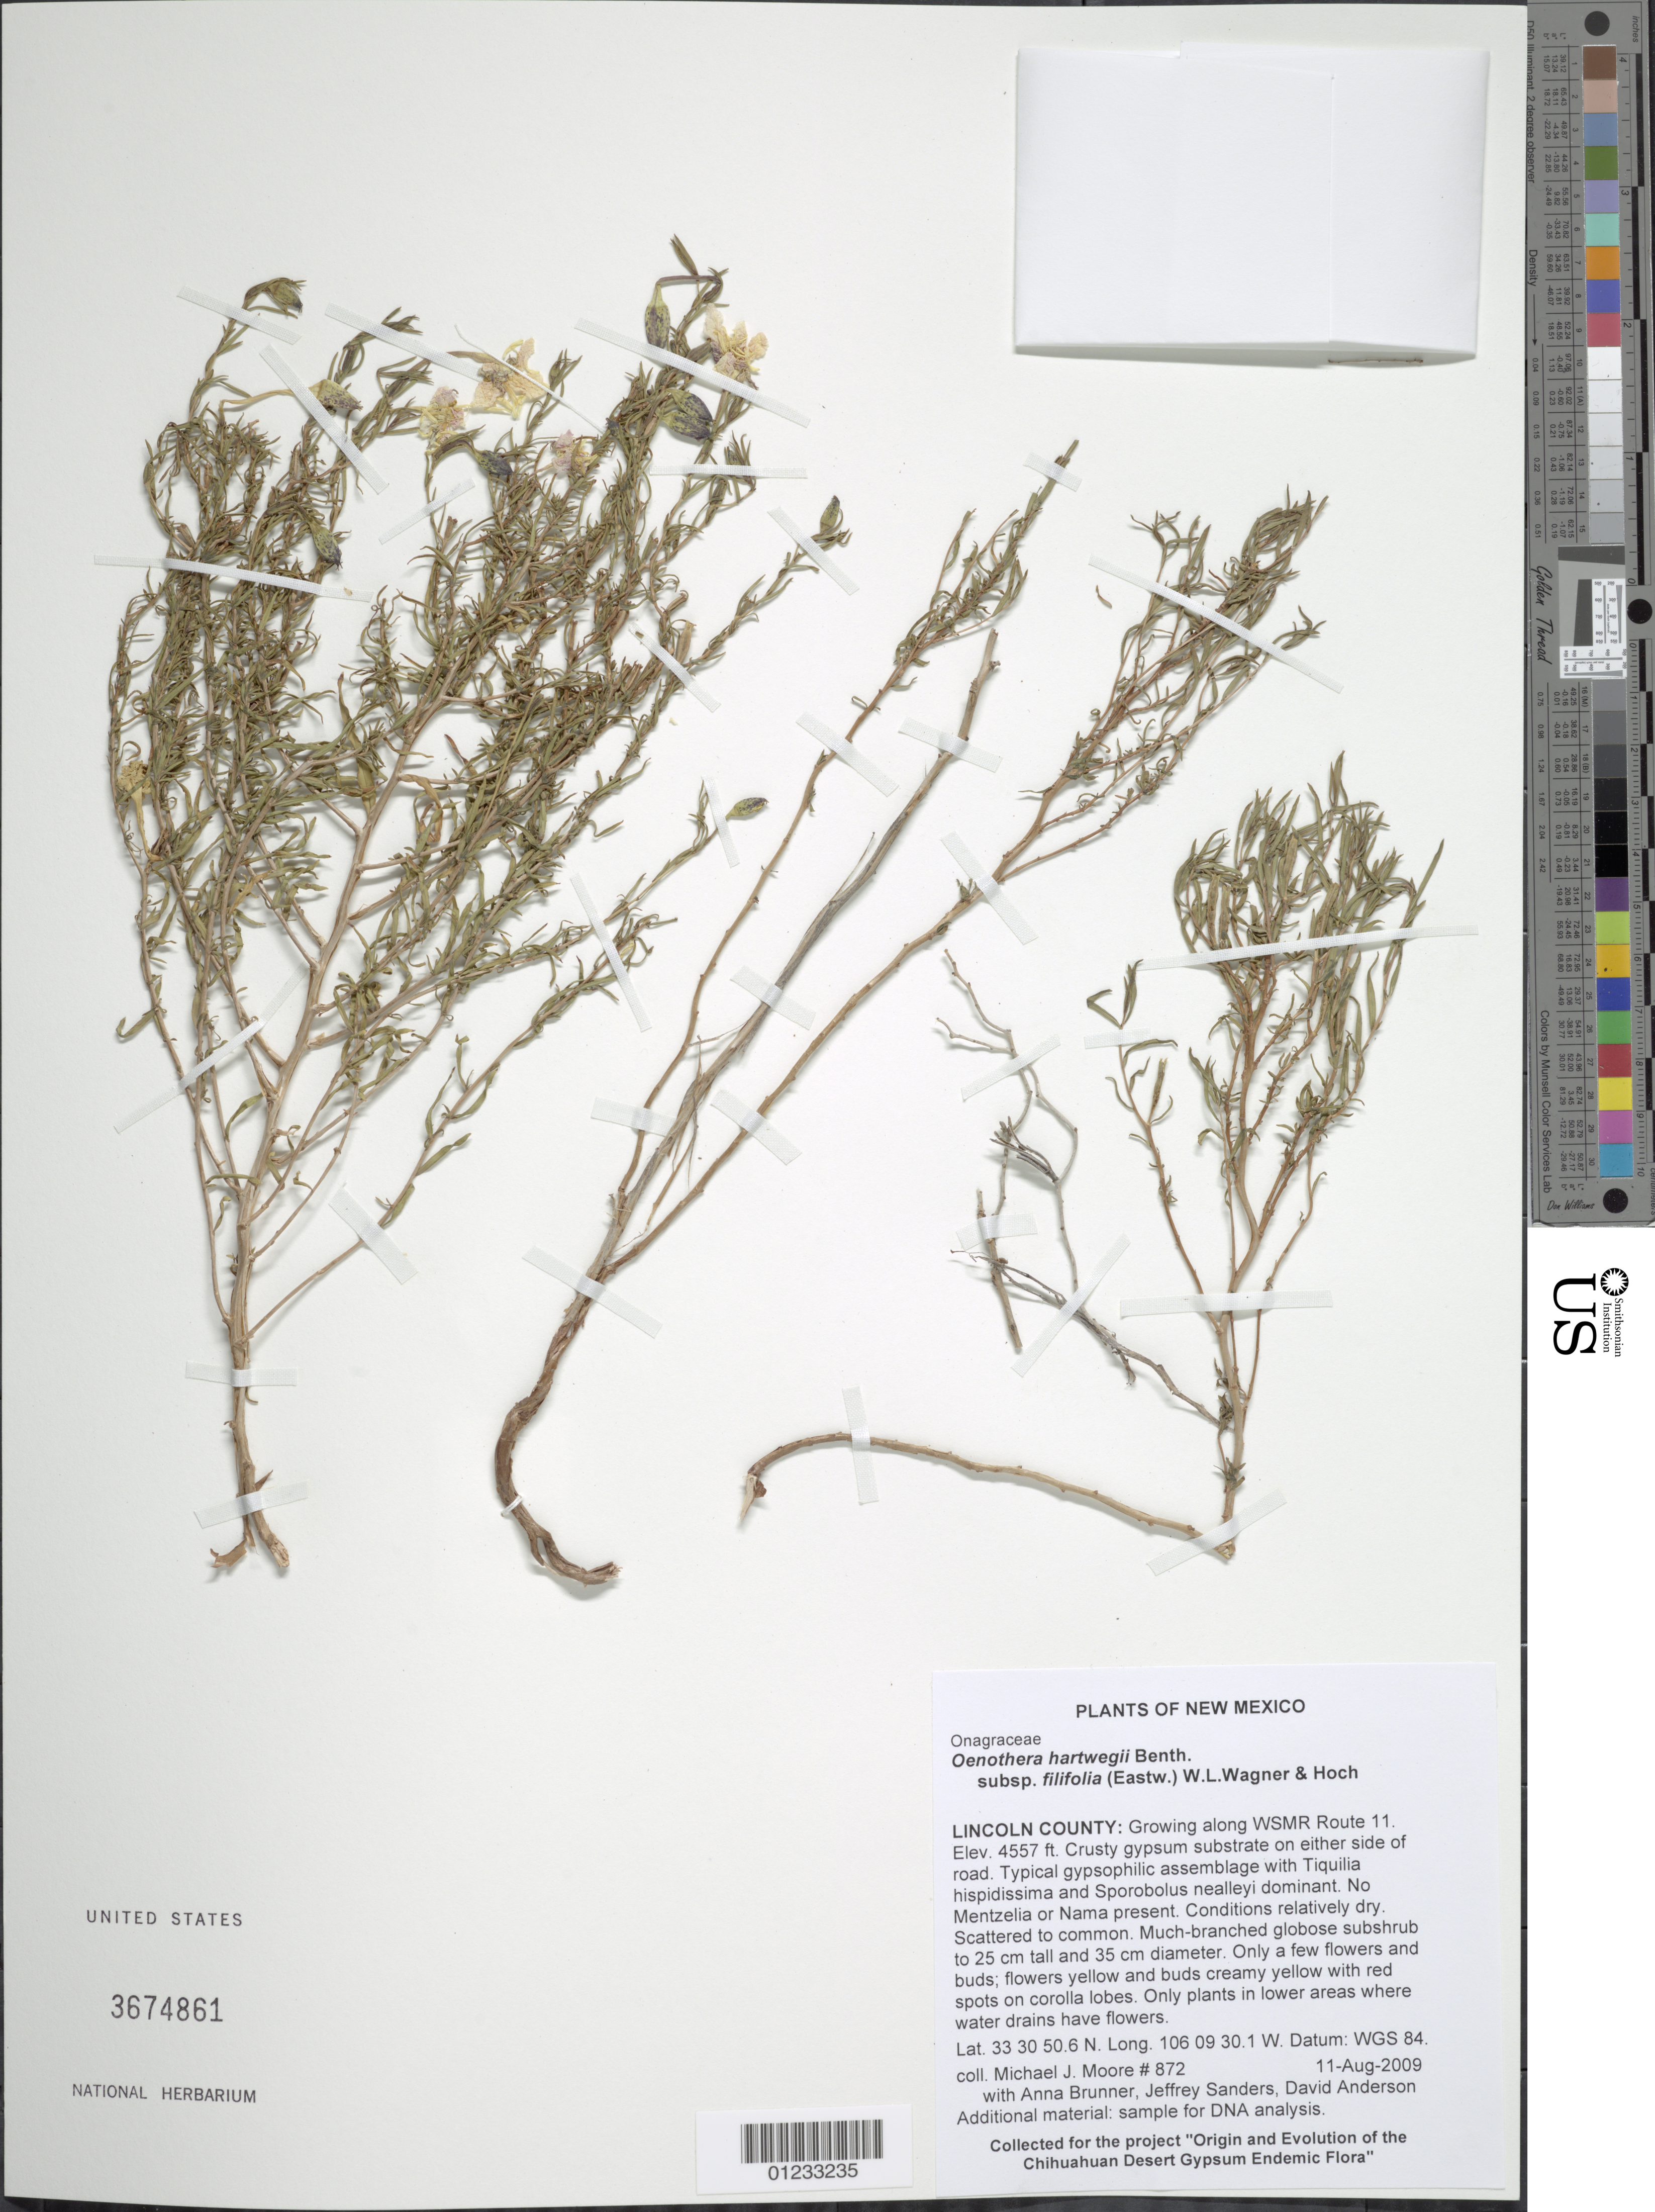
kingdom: Plantae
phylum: Tracheophyta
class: Magnoliopsida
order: Myrtales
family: Onagraceae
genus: Oenothera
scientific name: Oenothera hartwegii subsp. filifolia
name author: (Eastw.) W.L. Wagner & Hoch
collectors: M. J. Moore, A. Brunner, J. Sanders & D. Anderson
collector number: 872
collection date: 2005-08-10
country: United States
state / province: New Mexico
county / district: Lincoln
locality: Growing along WSMR Route 11.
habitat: Crusty gypsum substrate on either side of road. Typical gypsophilic assemblage with Tiquilia hispidissima and Sporobolus nealleyi dominant. No Mentzelia or Nama present. Conditions relatively dry.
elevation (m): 1389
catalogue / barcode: US 3674861